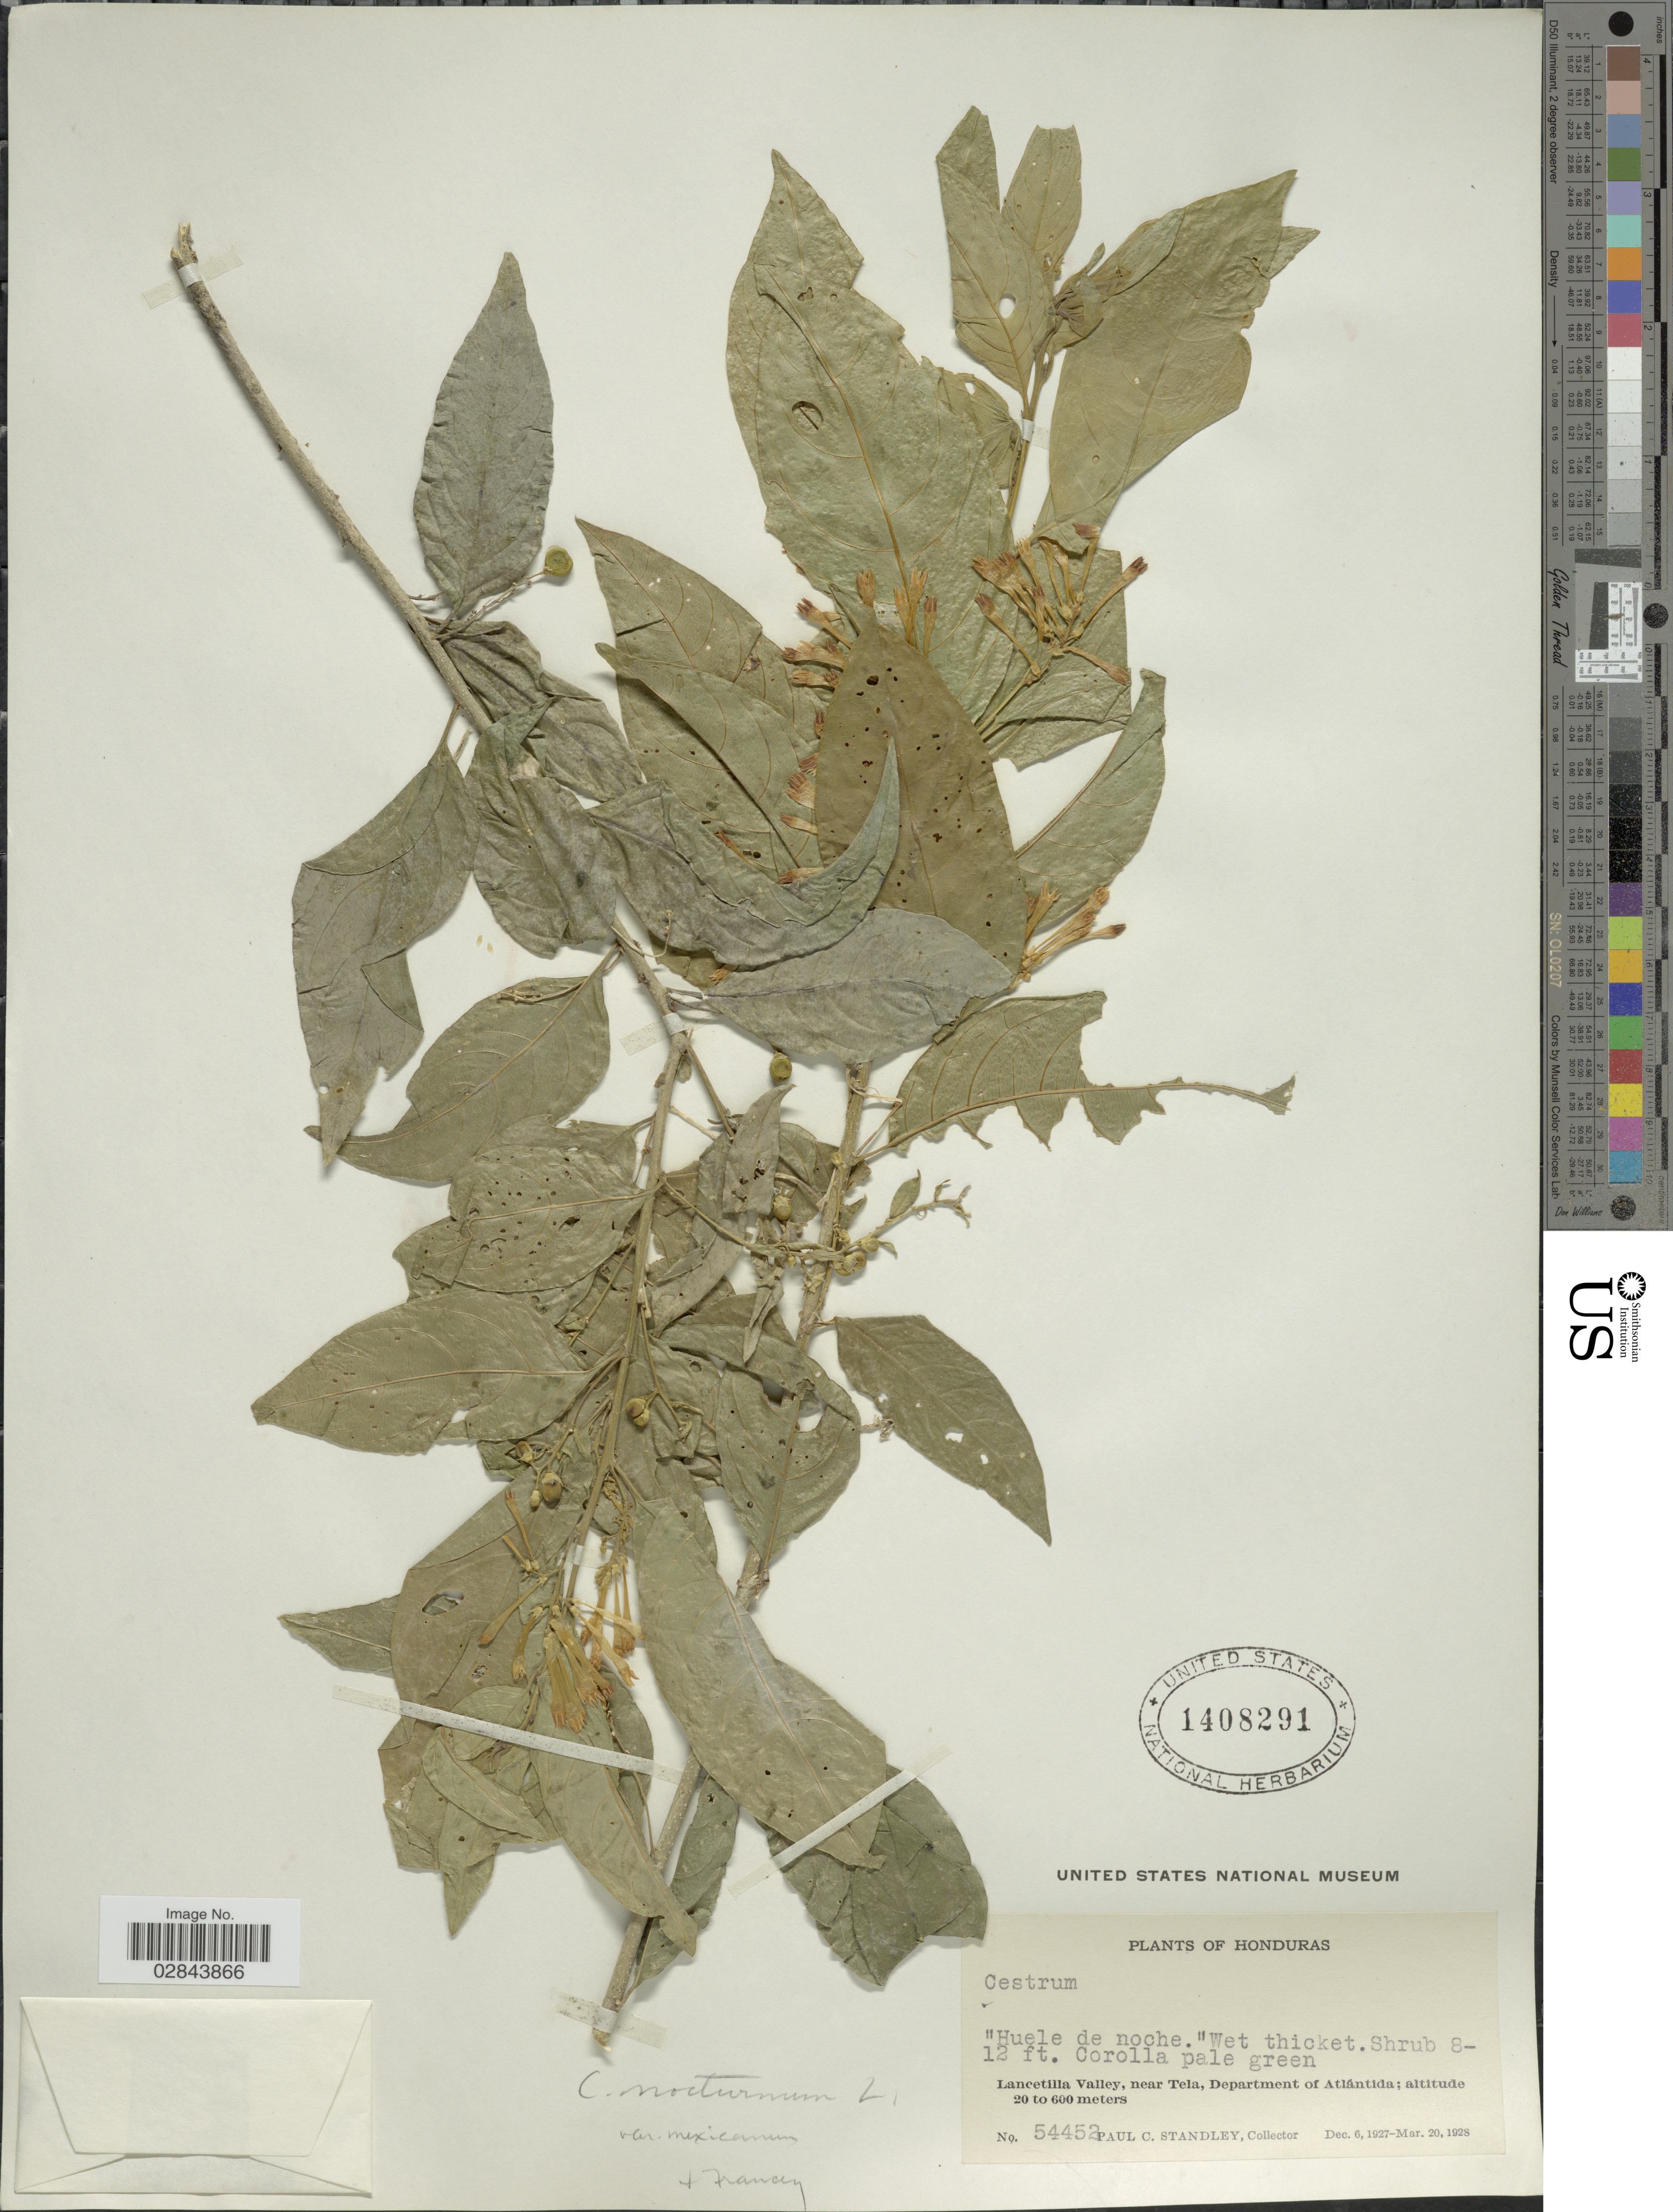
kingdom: Plantae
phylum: Tracheophyta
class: Magnoliopsida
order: Solanales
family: Solanaceae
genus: Cestrum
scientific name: Cestrum nocturnum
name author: L.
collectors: P. C. Standley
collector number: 54452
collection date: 1927-12-06/1928-03-20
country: Honduras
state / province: Atlántida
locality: Lancetilla Valley, near Tela, Department of Atlántida.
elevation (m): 20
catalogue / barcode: US 1408291